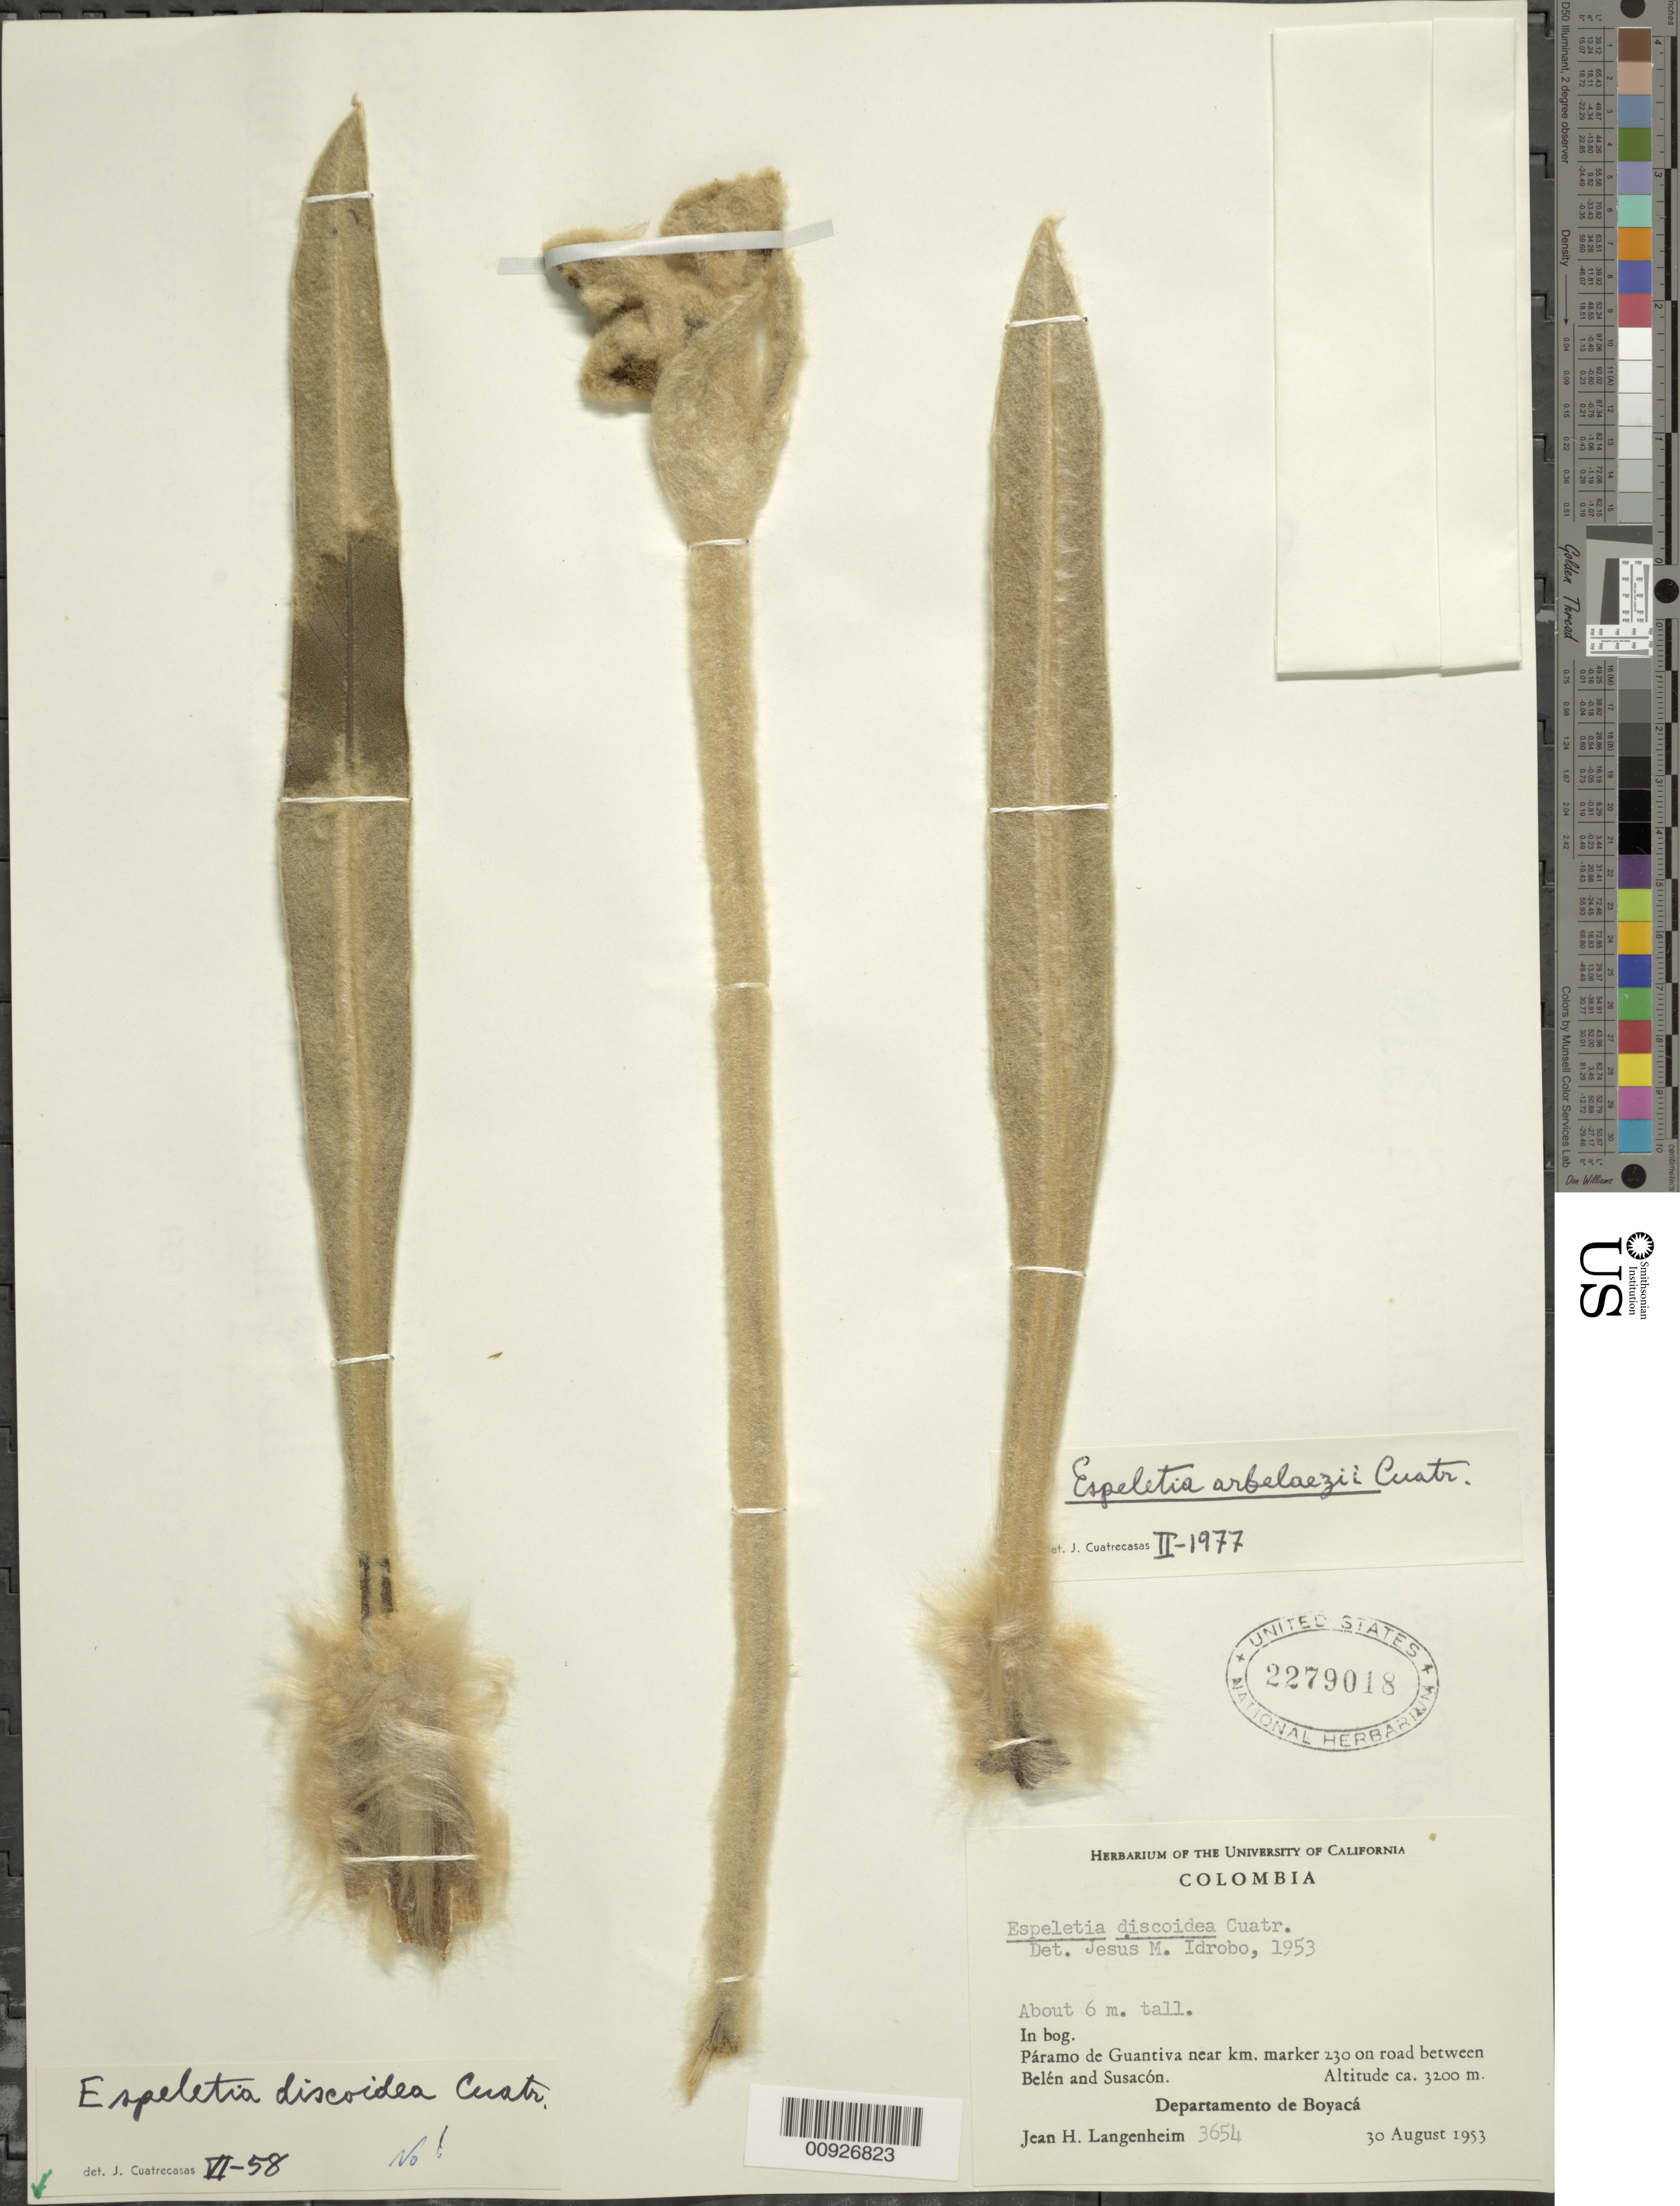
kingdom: Plantae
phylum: Tracheophyta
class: Magnoliopsida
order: Asterales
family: Asteraceae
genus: Espeletia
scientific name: Espeletia arbelaezii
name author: Cuatrec.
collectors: J. H. Langenheim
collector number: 3654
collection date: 1953-08-30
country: Colombia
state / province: Boyacá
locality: P. de Guántiva. Páramo de Guantiva near km. marker 230 0on road between Belén and Susacón.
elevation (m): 3200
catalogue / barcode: US 2279018